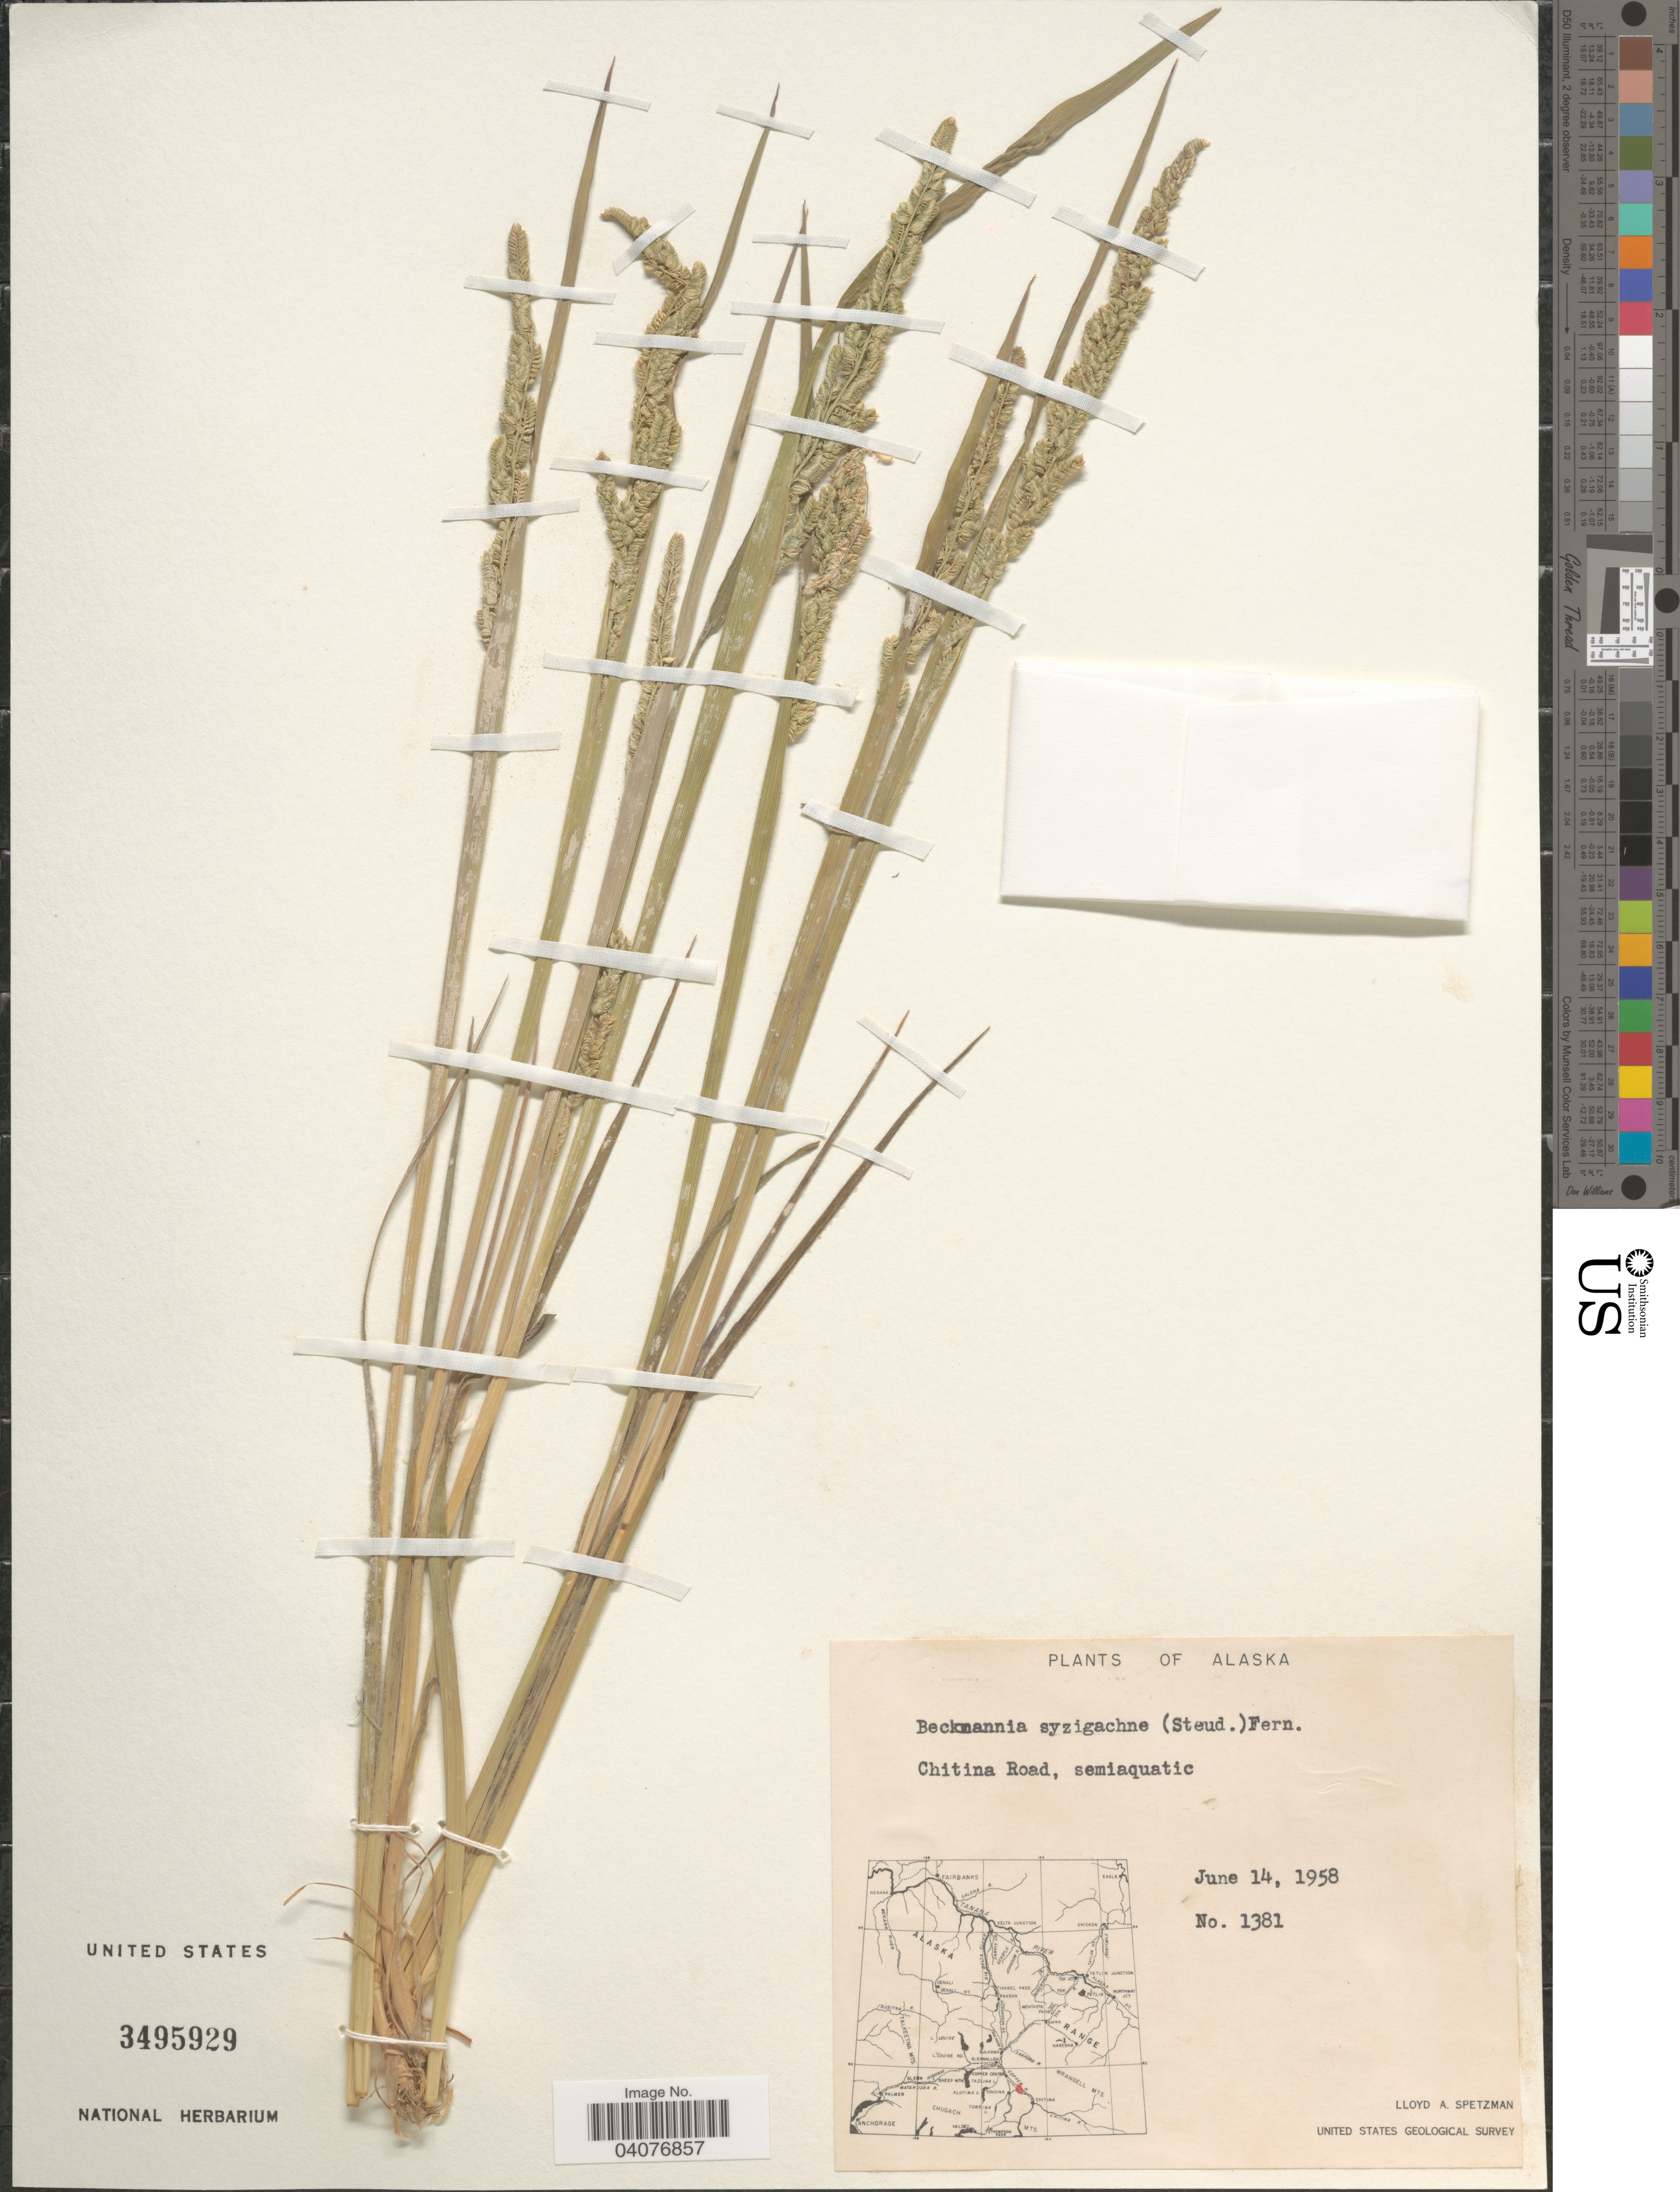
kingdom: Plantae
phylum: Tracheophyta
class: Liliopsida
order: Poales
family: Poaceae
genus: Beckmannia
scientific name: Beckmannia syzigachne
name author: (Steud.) Fernald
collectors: L. Spetzman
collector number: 1381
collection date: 1958-06-14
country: United States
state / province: Alaska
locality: Chitina Road, semiaquatic. United States Geological Survey.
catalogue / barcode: US 3495929